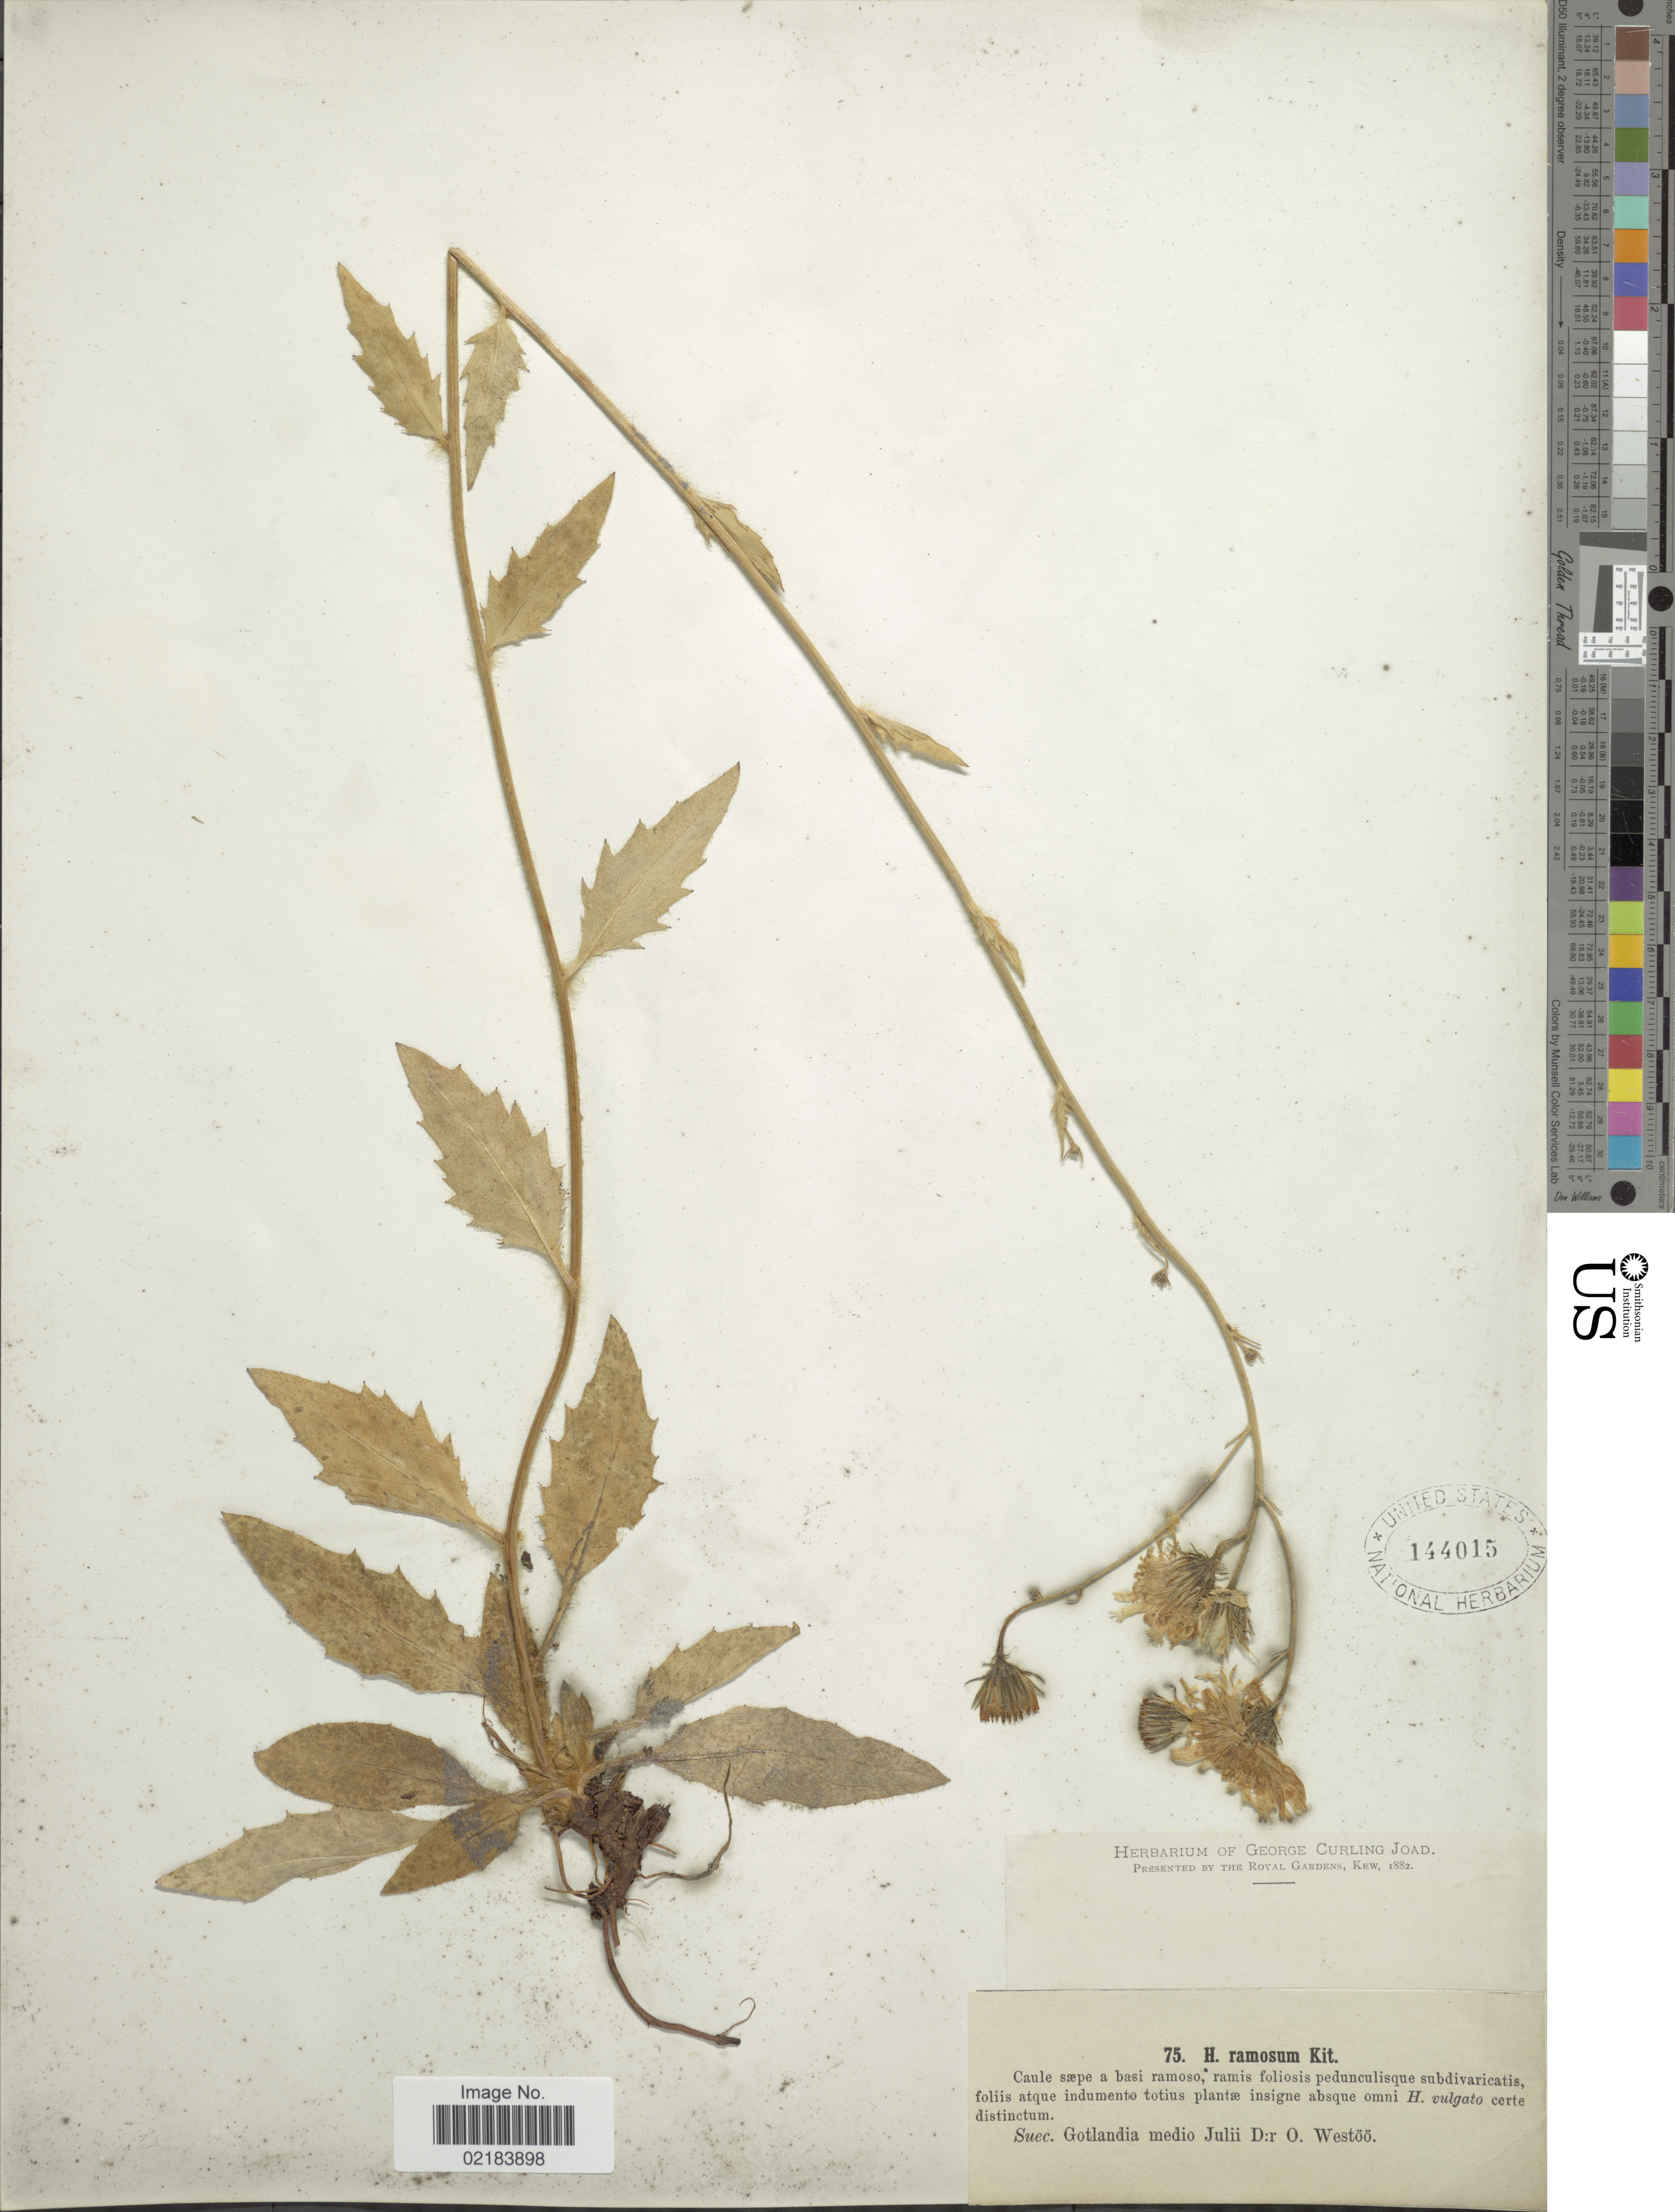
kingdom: Plantae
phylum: Tracheophyta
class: Magnoliopsida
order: Asterales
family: Asteraceae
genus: Hieracium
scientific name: Hieracium ramosum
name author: Willd.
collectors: O. Westöö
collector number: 75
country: Sweden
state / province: Gotland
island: Gotland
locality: Suec. Gotlandia medio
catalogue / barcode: US 144015